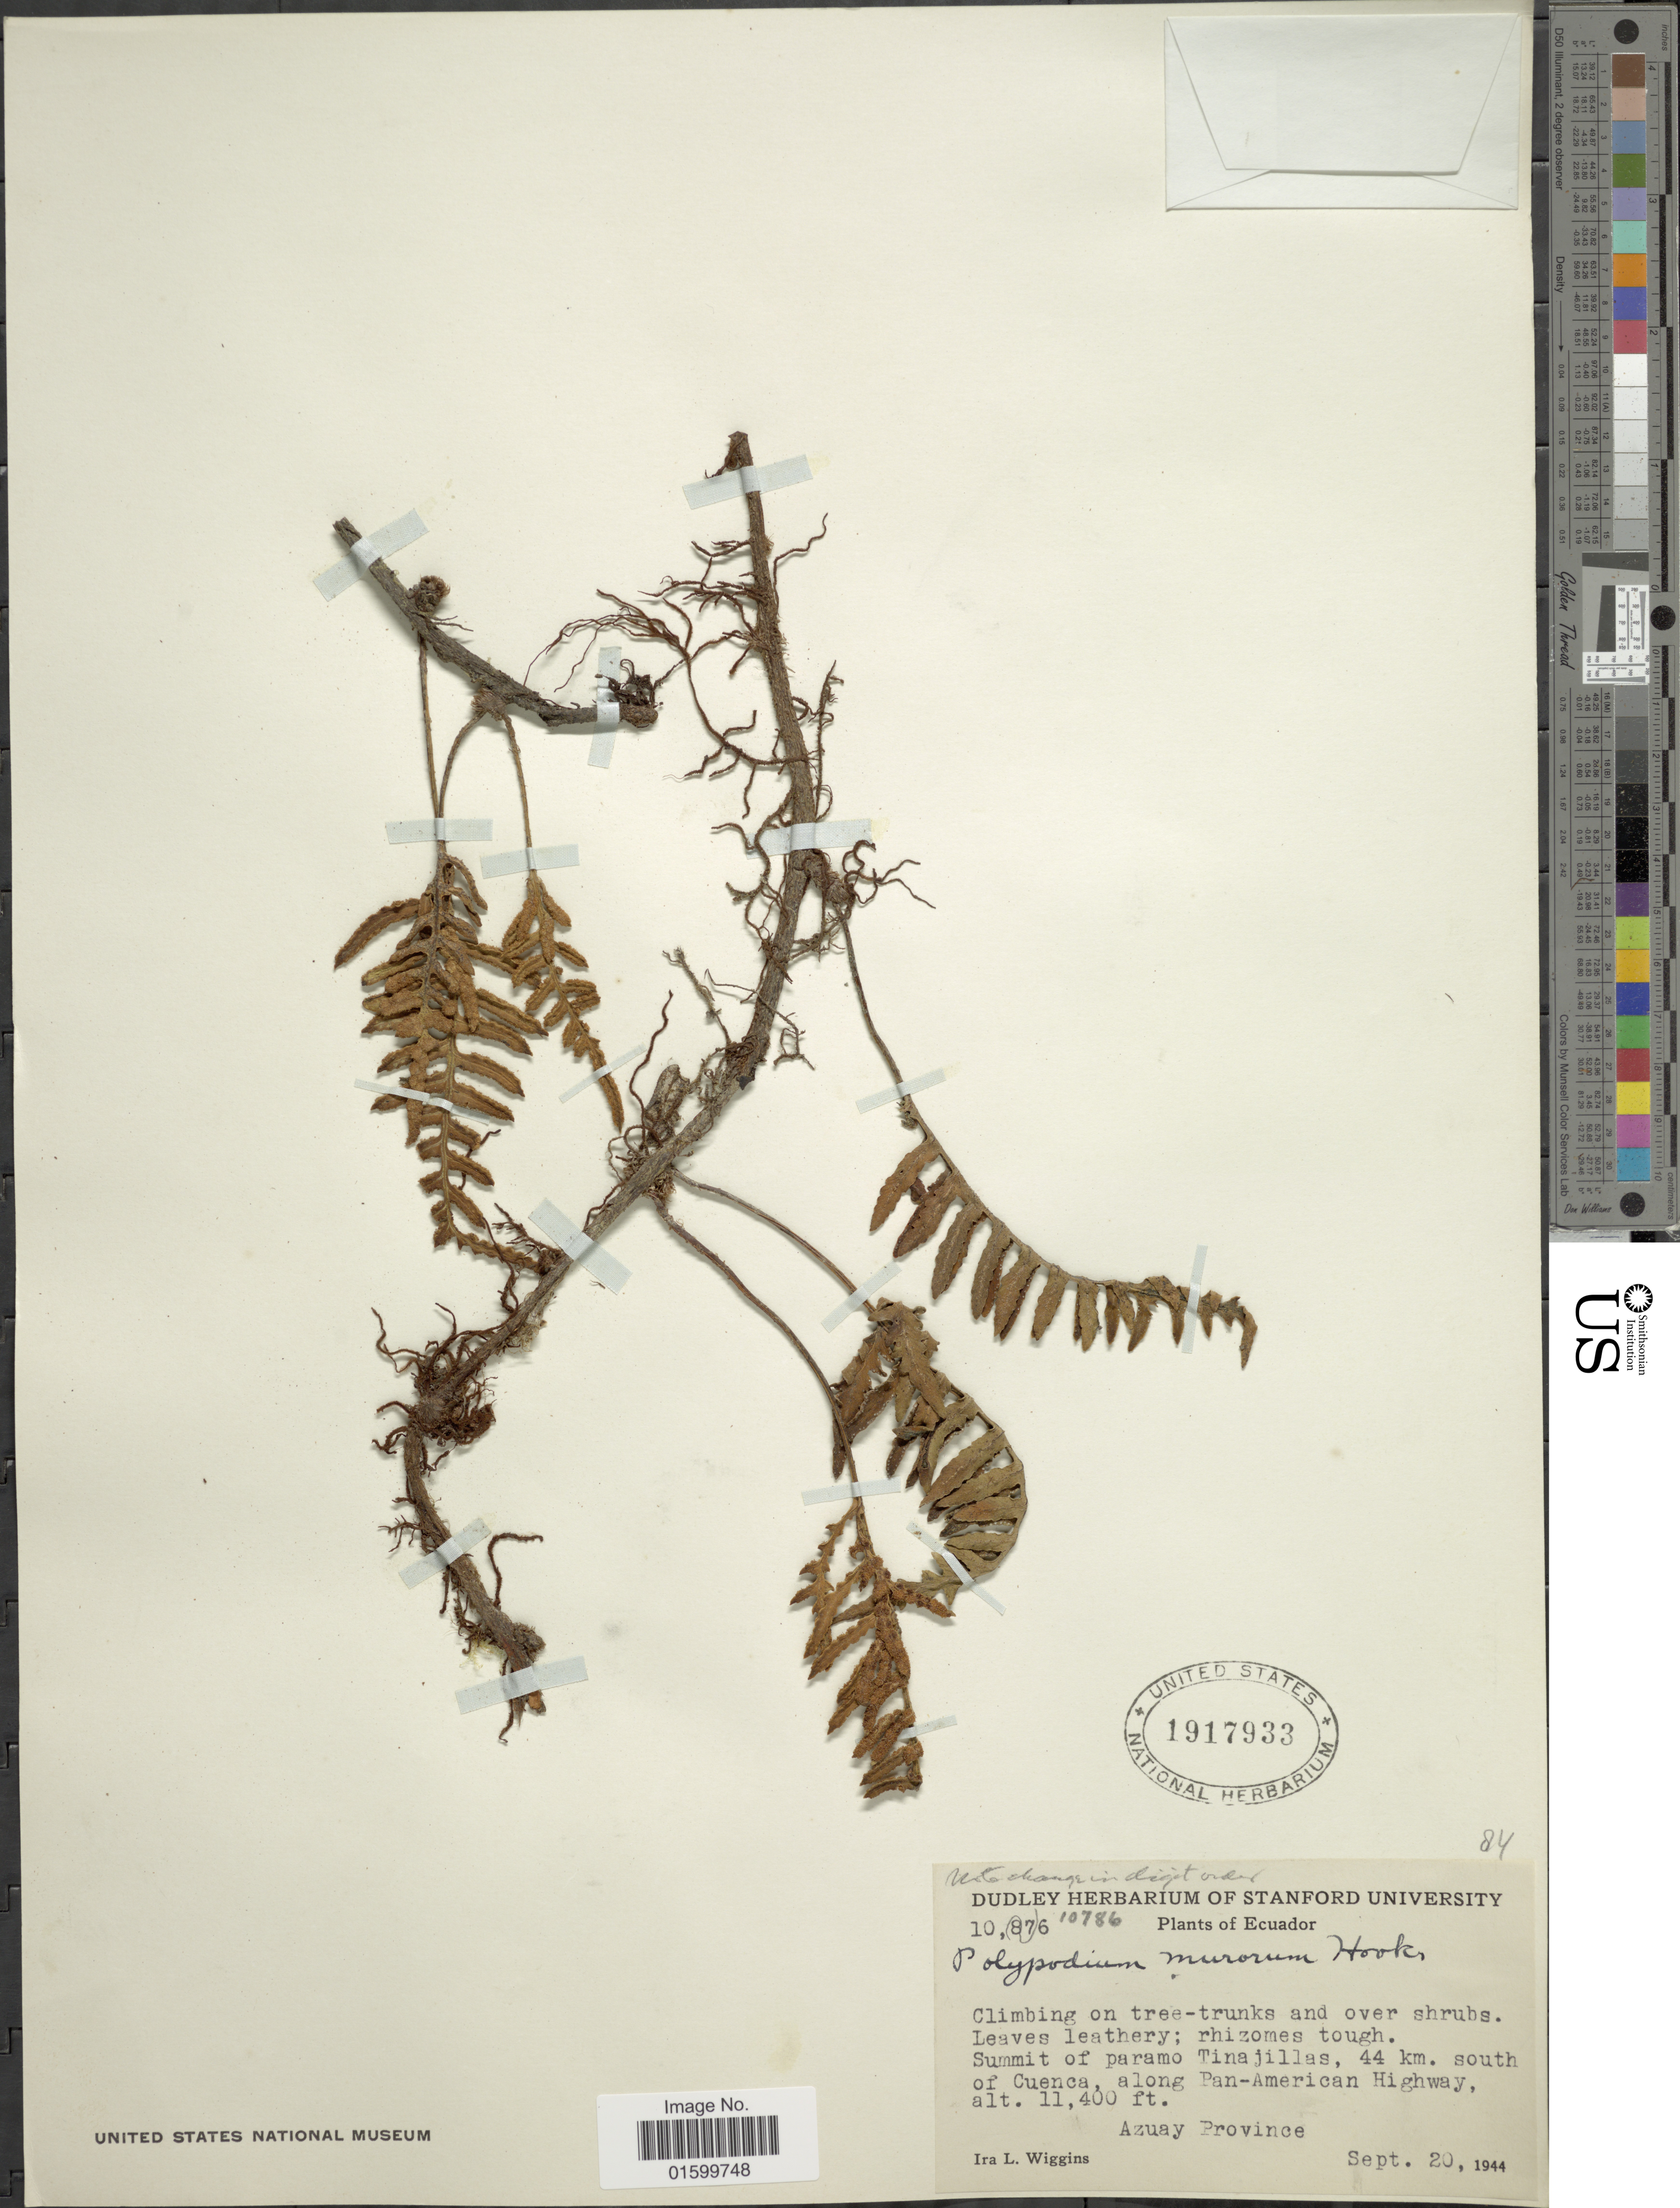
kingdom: Plantae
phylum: Tracheophyta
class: Polypodiopsida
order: Polypodiales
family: Polypodiaceae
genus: Pleopeltis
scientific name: Pleopeltis murorum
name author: (Hook.) A.R. Sm. & Tejero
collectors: I. L. Wiggins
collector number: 10786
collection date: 1944-09-20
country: Ecuador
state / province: Azuay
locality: Summit of paramo Tinajillas, 44 km south of Cuenca, along Pan-American Highway, Azuay Province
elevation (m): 347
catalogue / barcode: US 1917933